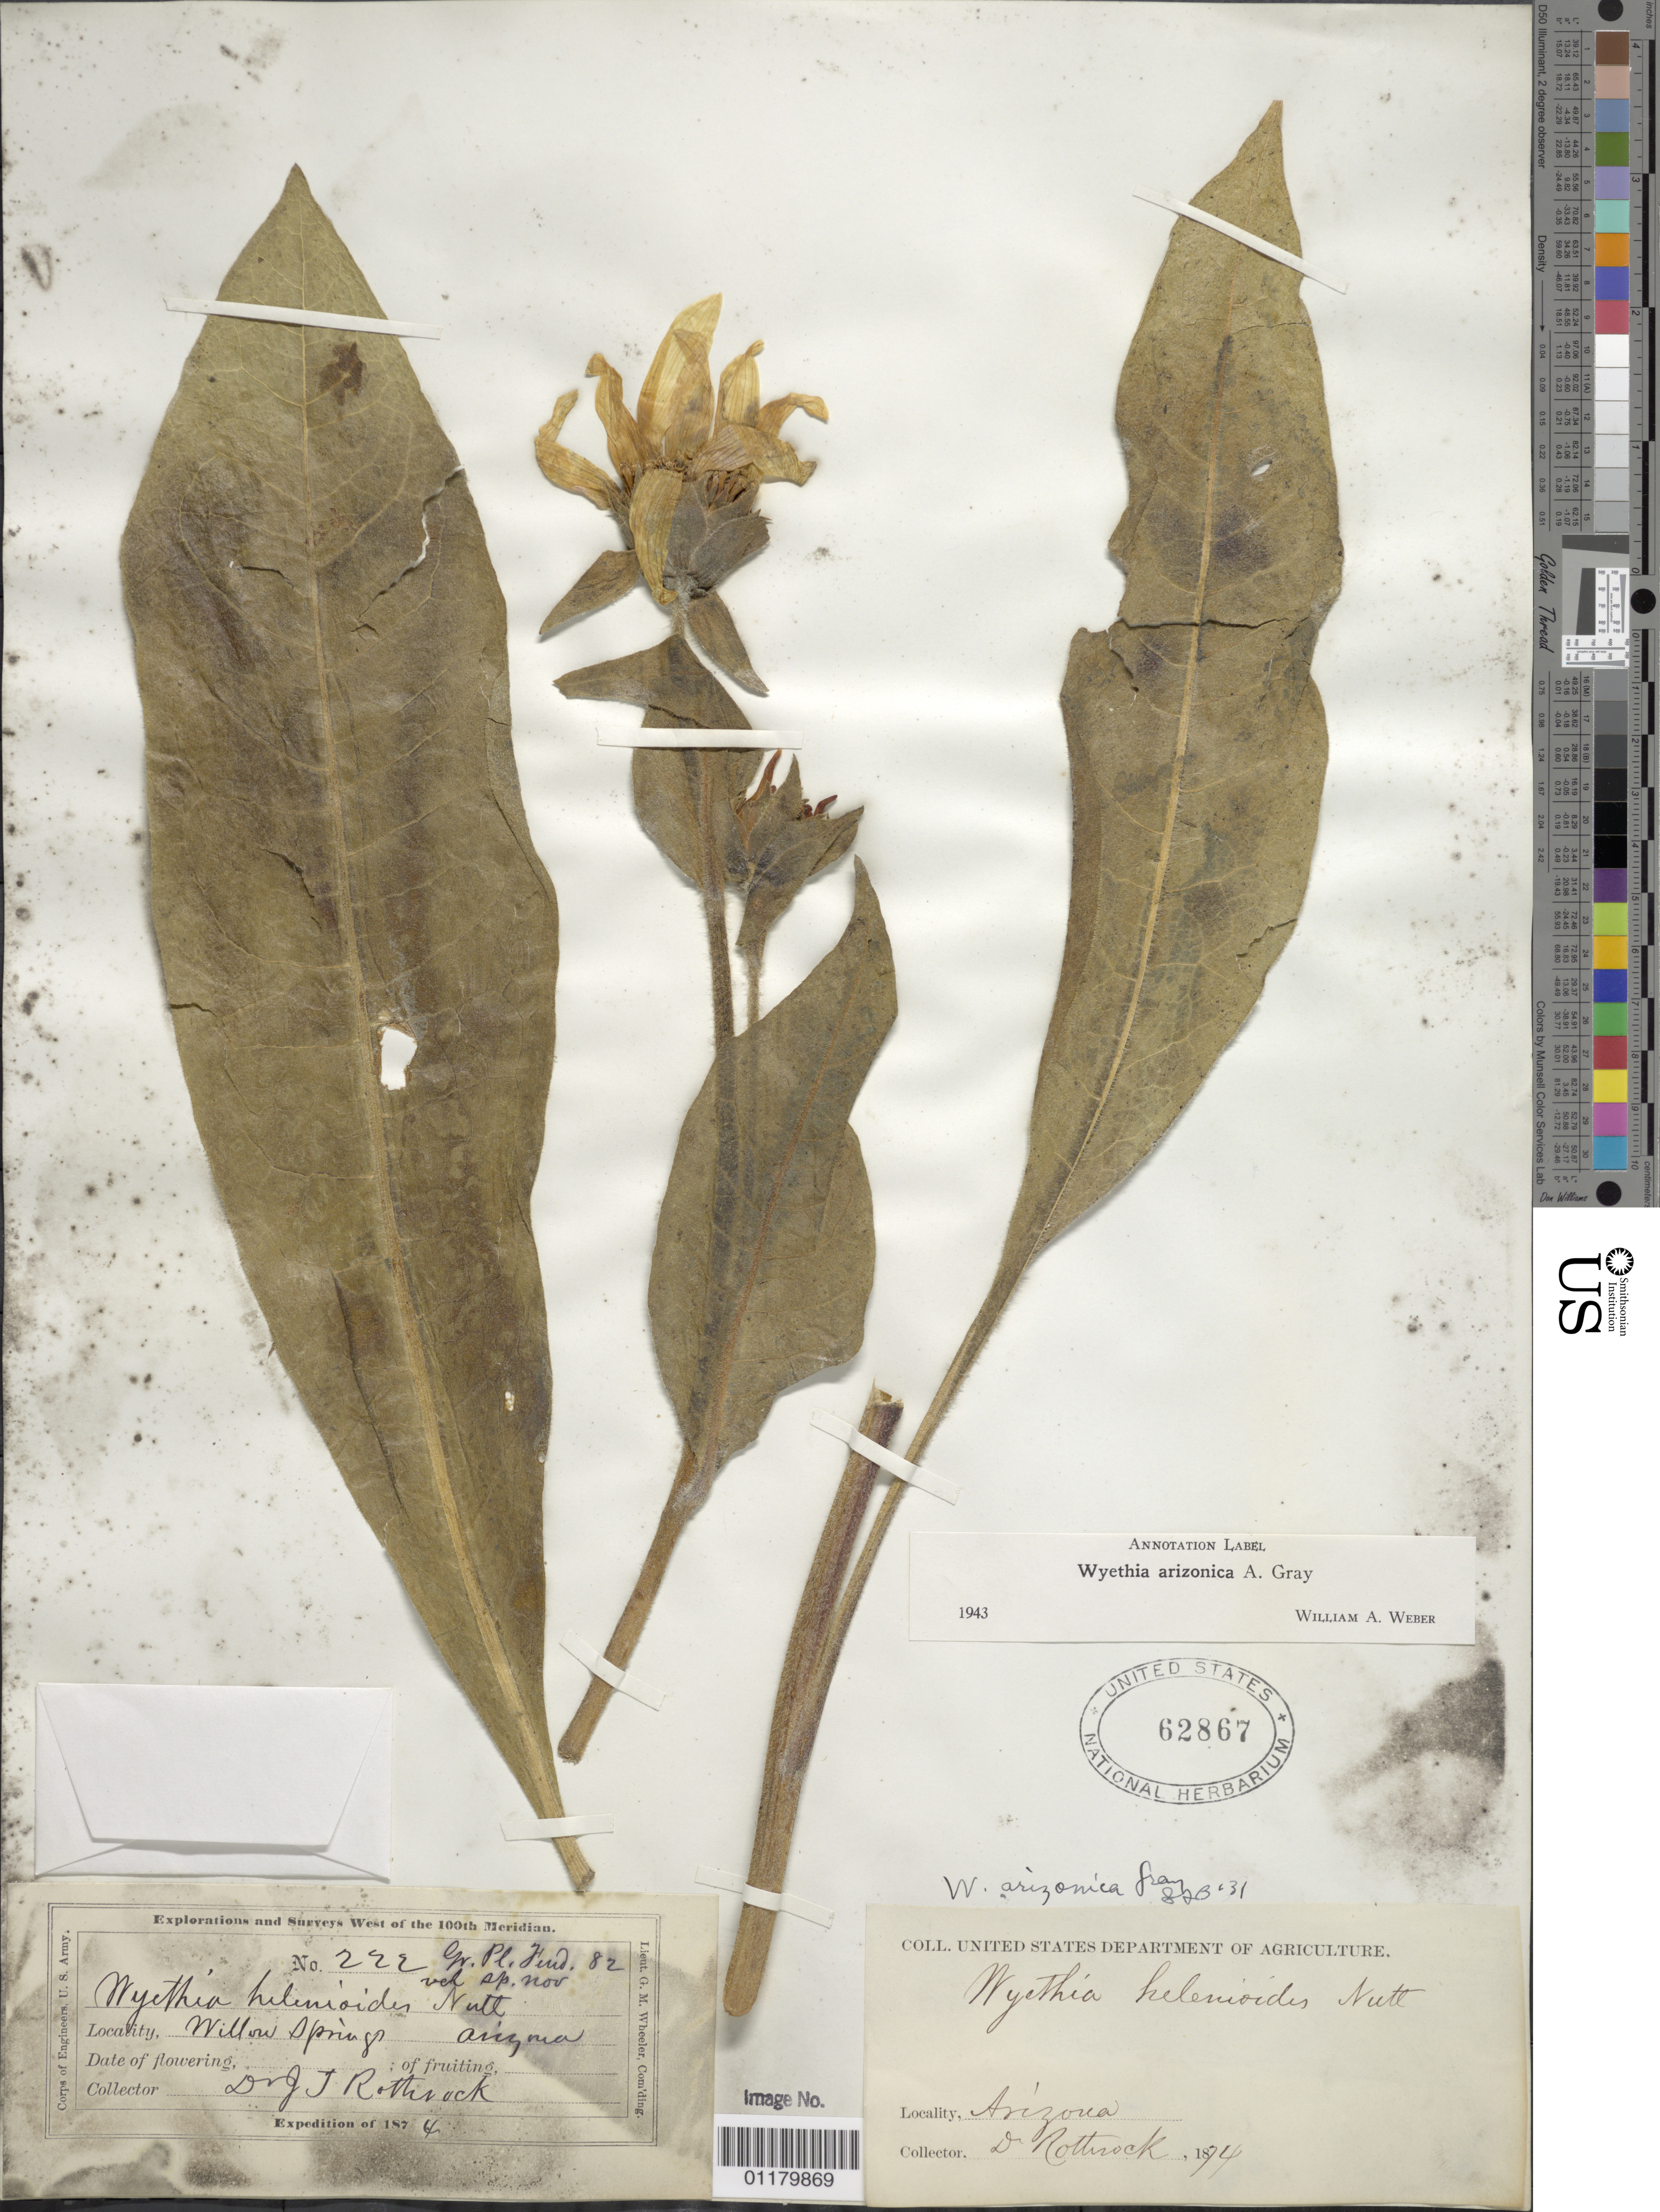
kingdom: Plantae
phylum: Tracheophyta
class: Magnoliopsida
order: Asterales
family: Asteraceae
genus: Wyethia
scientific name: Wyethia arizonica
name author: A. Gray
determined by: Weber, W. A.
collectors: J. T. Rothrock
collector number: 222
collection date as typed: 1874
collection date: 1874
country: United States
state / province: Arizona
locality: Willow Spring.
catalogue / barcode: US 62867